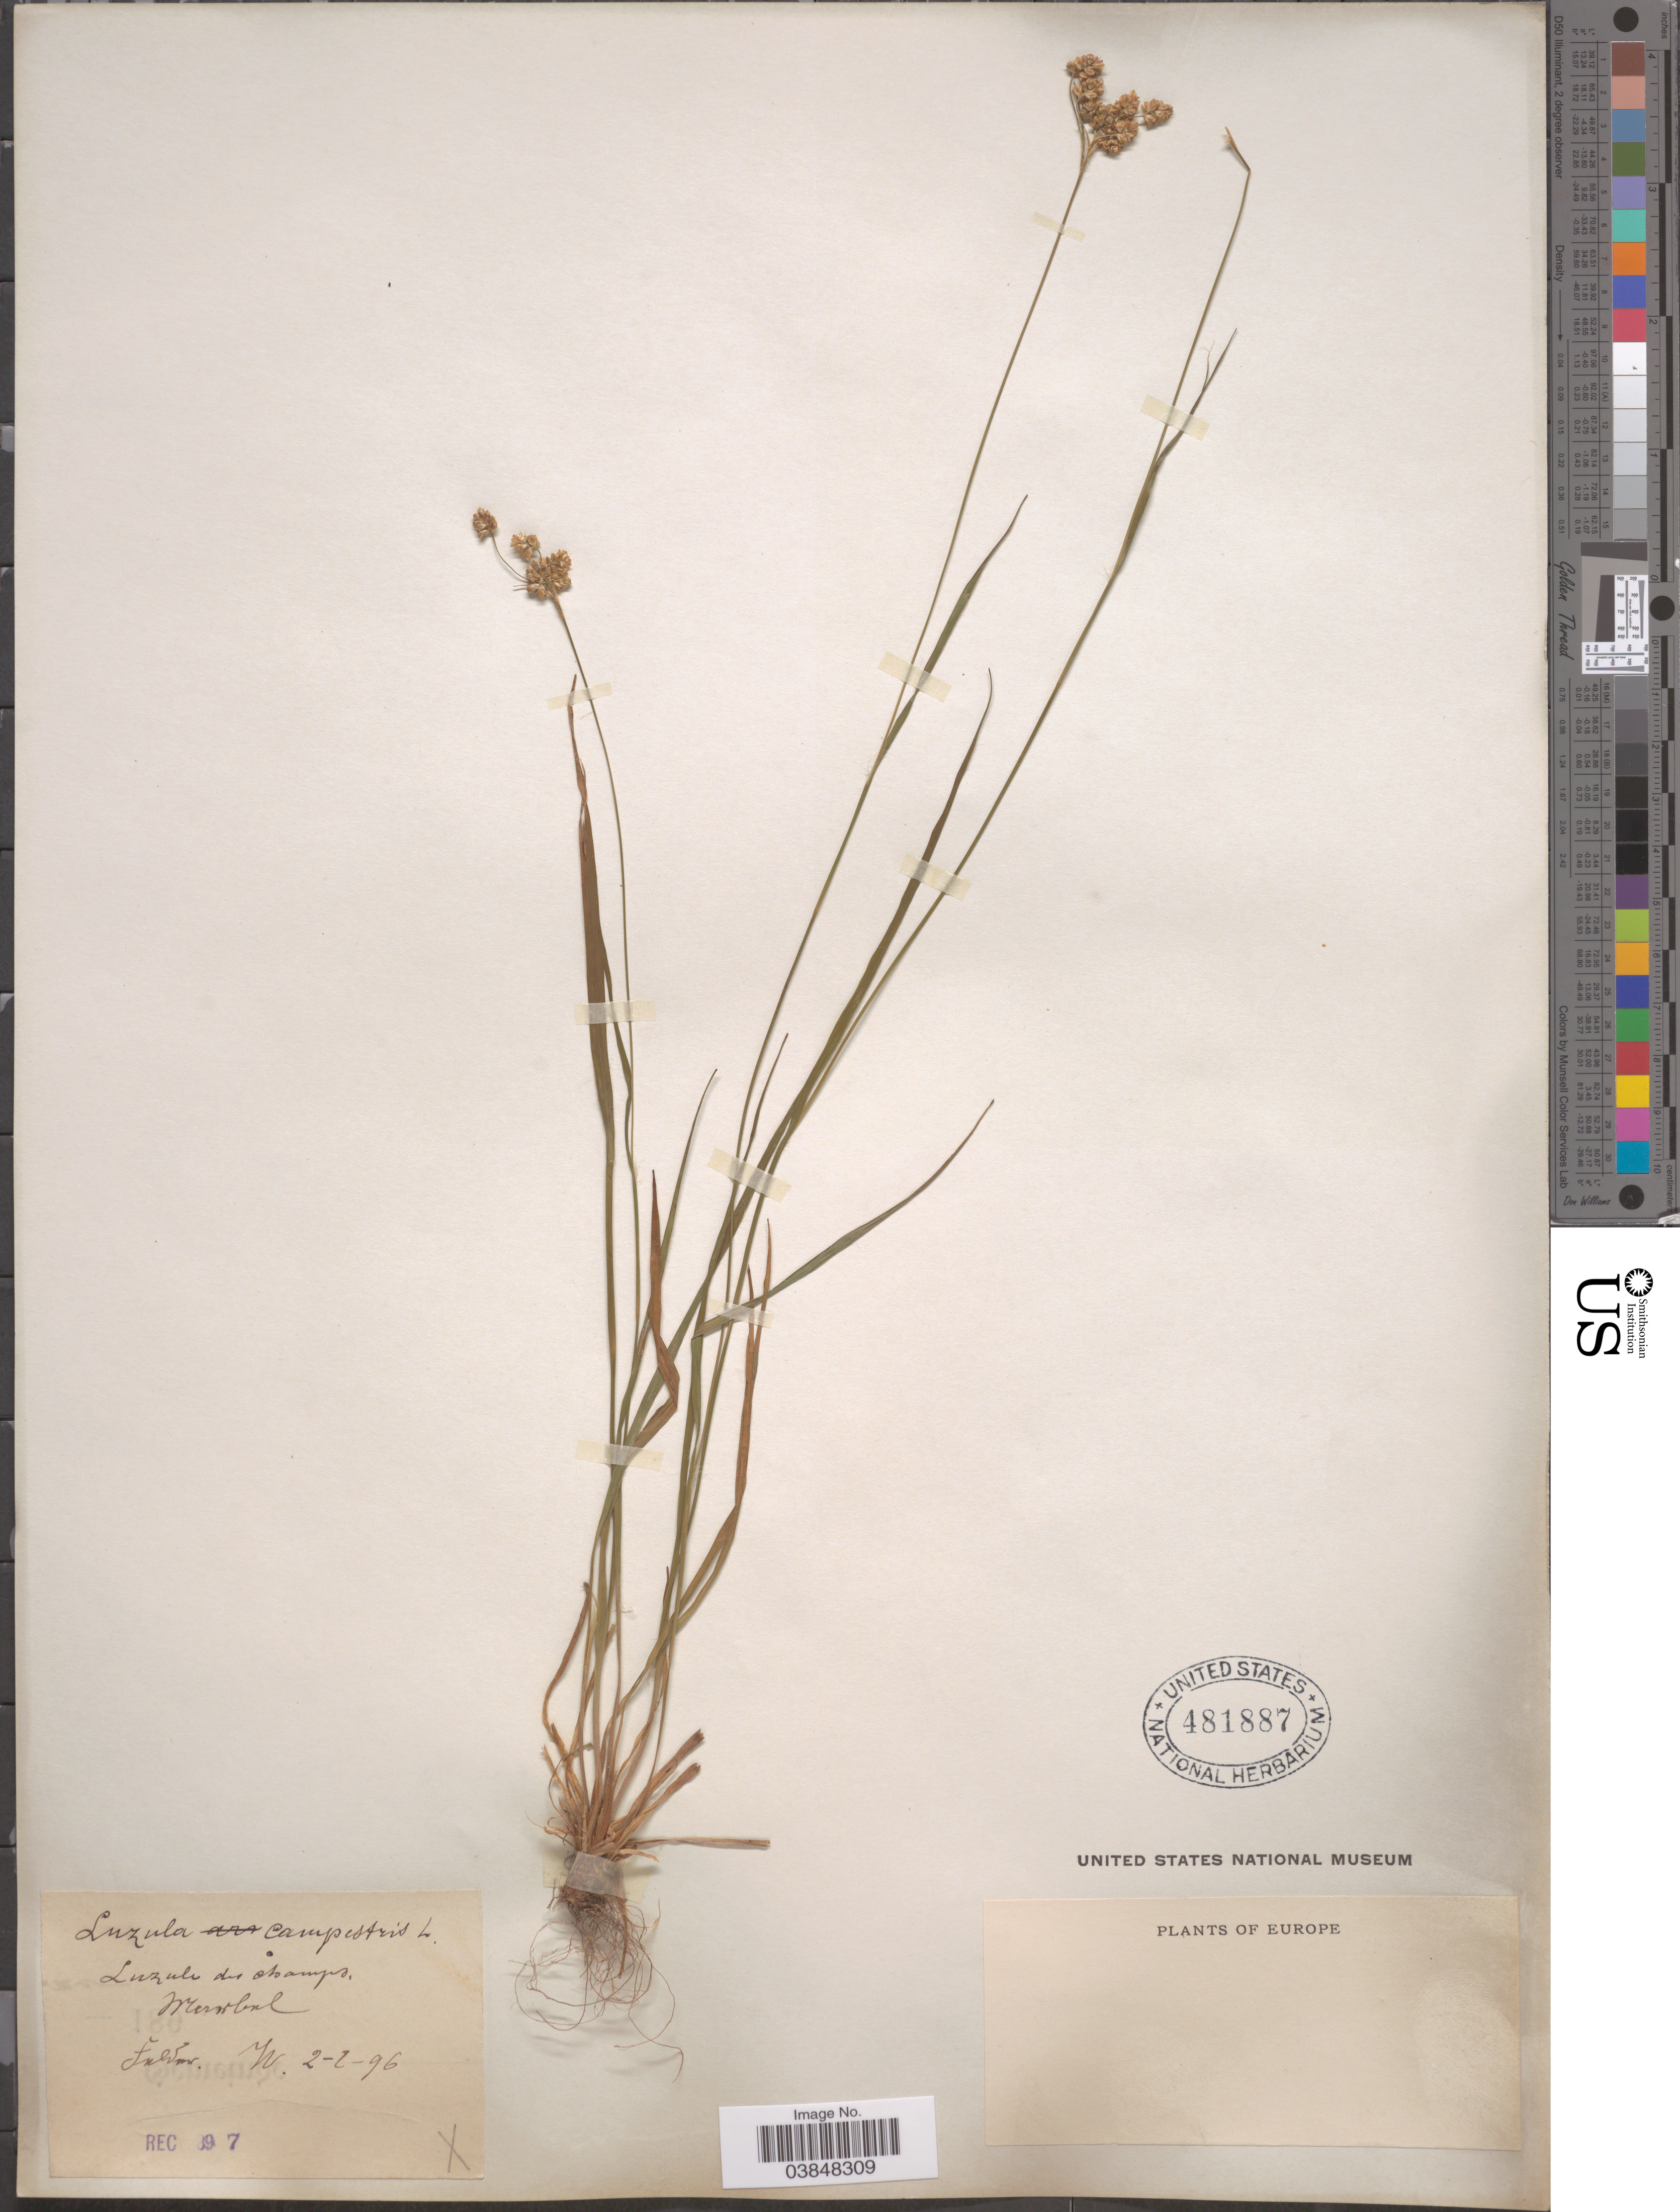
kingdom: Plantae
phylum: Tracheophyta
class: Liliopsida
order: Poales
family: Juncaceae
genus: Luzula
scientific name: Luzula sp.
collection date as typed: Transcribed d/m/y: 2/2/96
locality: Luzuli des champs, Mennbal. [interpreted]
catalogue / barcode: US 481887